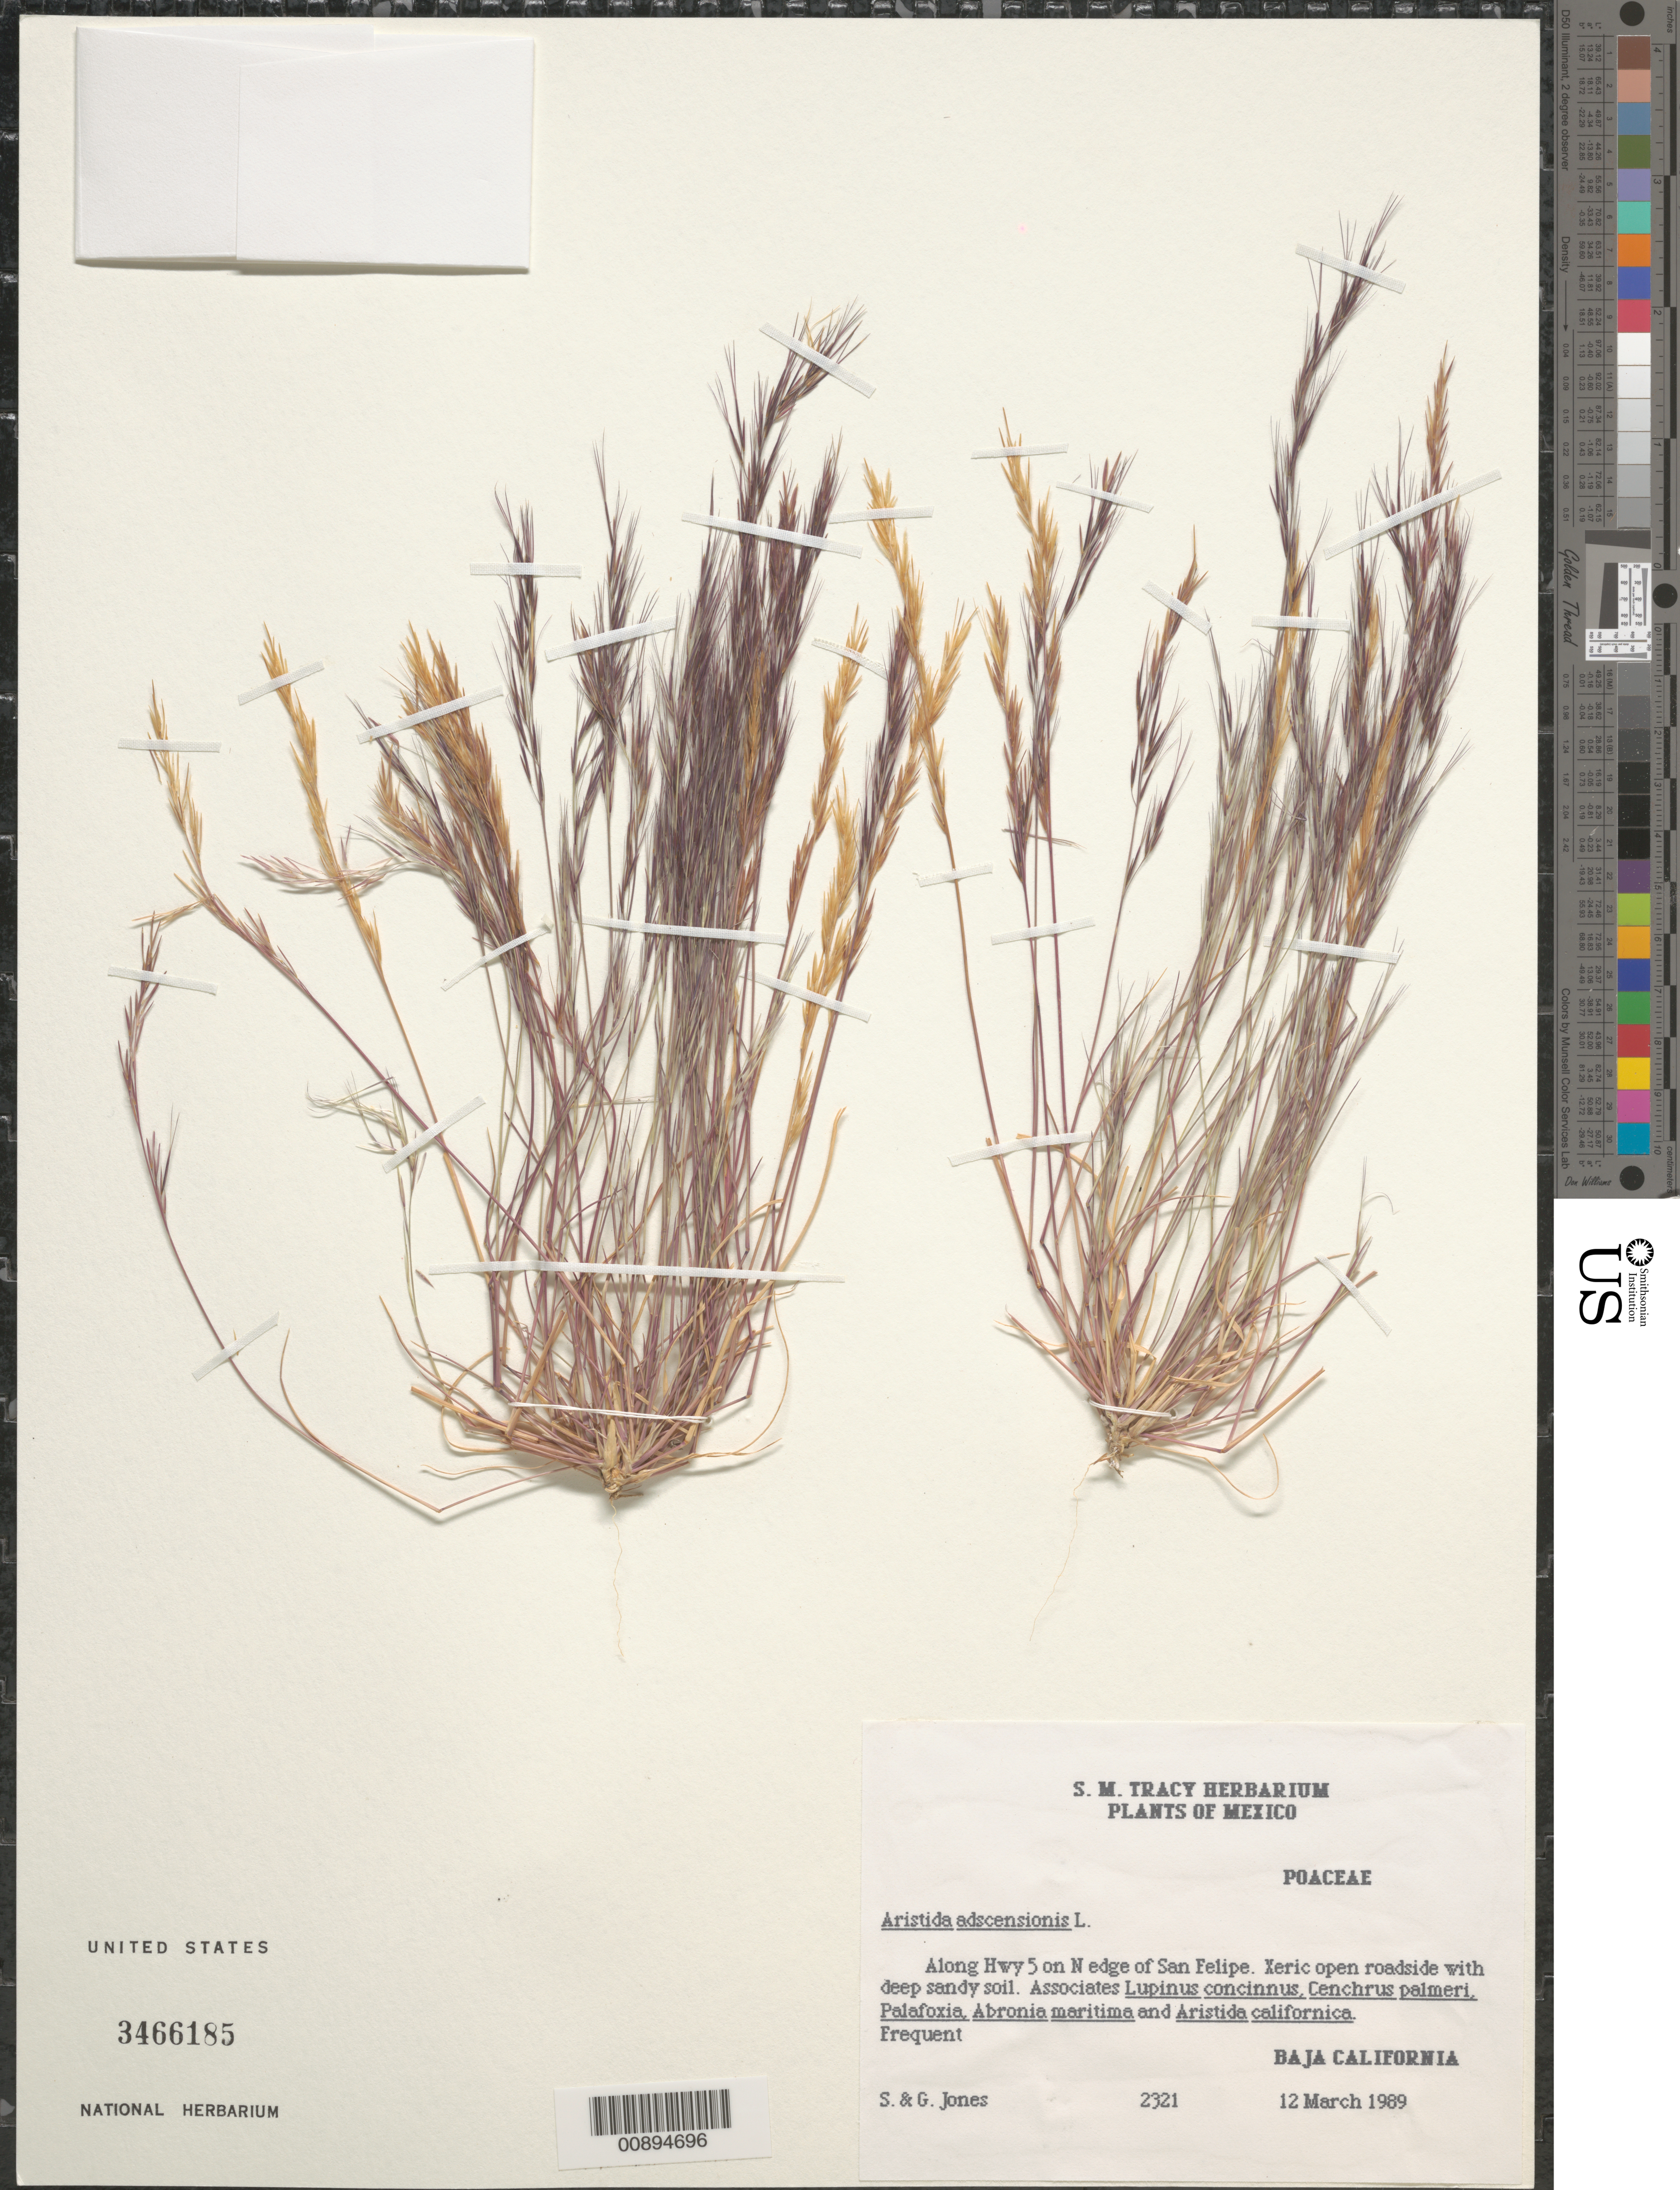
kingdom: Plantae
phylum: Tracheophyta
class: Liliopsida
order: Poales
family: Poaceae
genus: Aristida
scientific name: Aristida adscensionis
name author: L.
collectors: S. Jones & G. Jones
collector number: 2321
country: Mexico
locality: N edge of San Felipe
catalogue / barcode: US 3466185